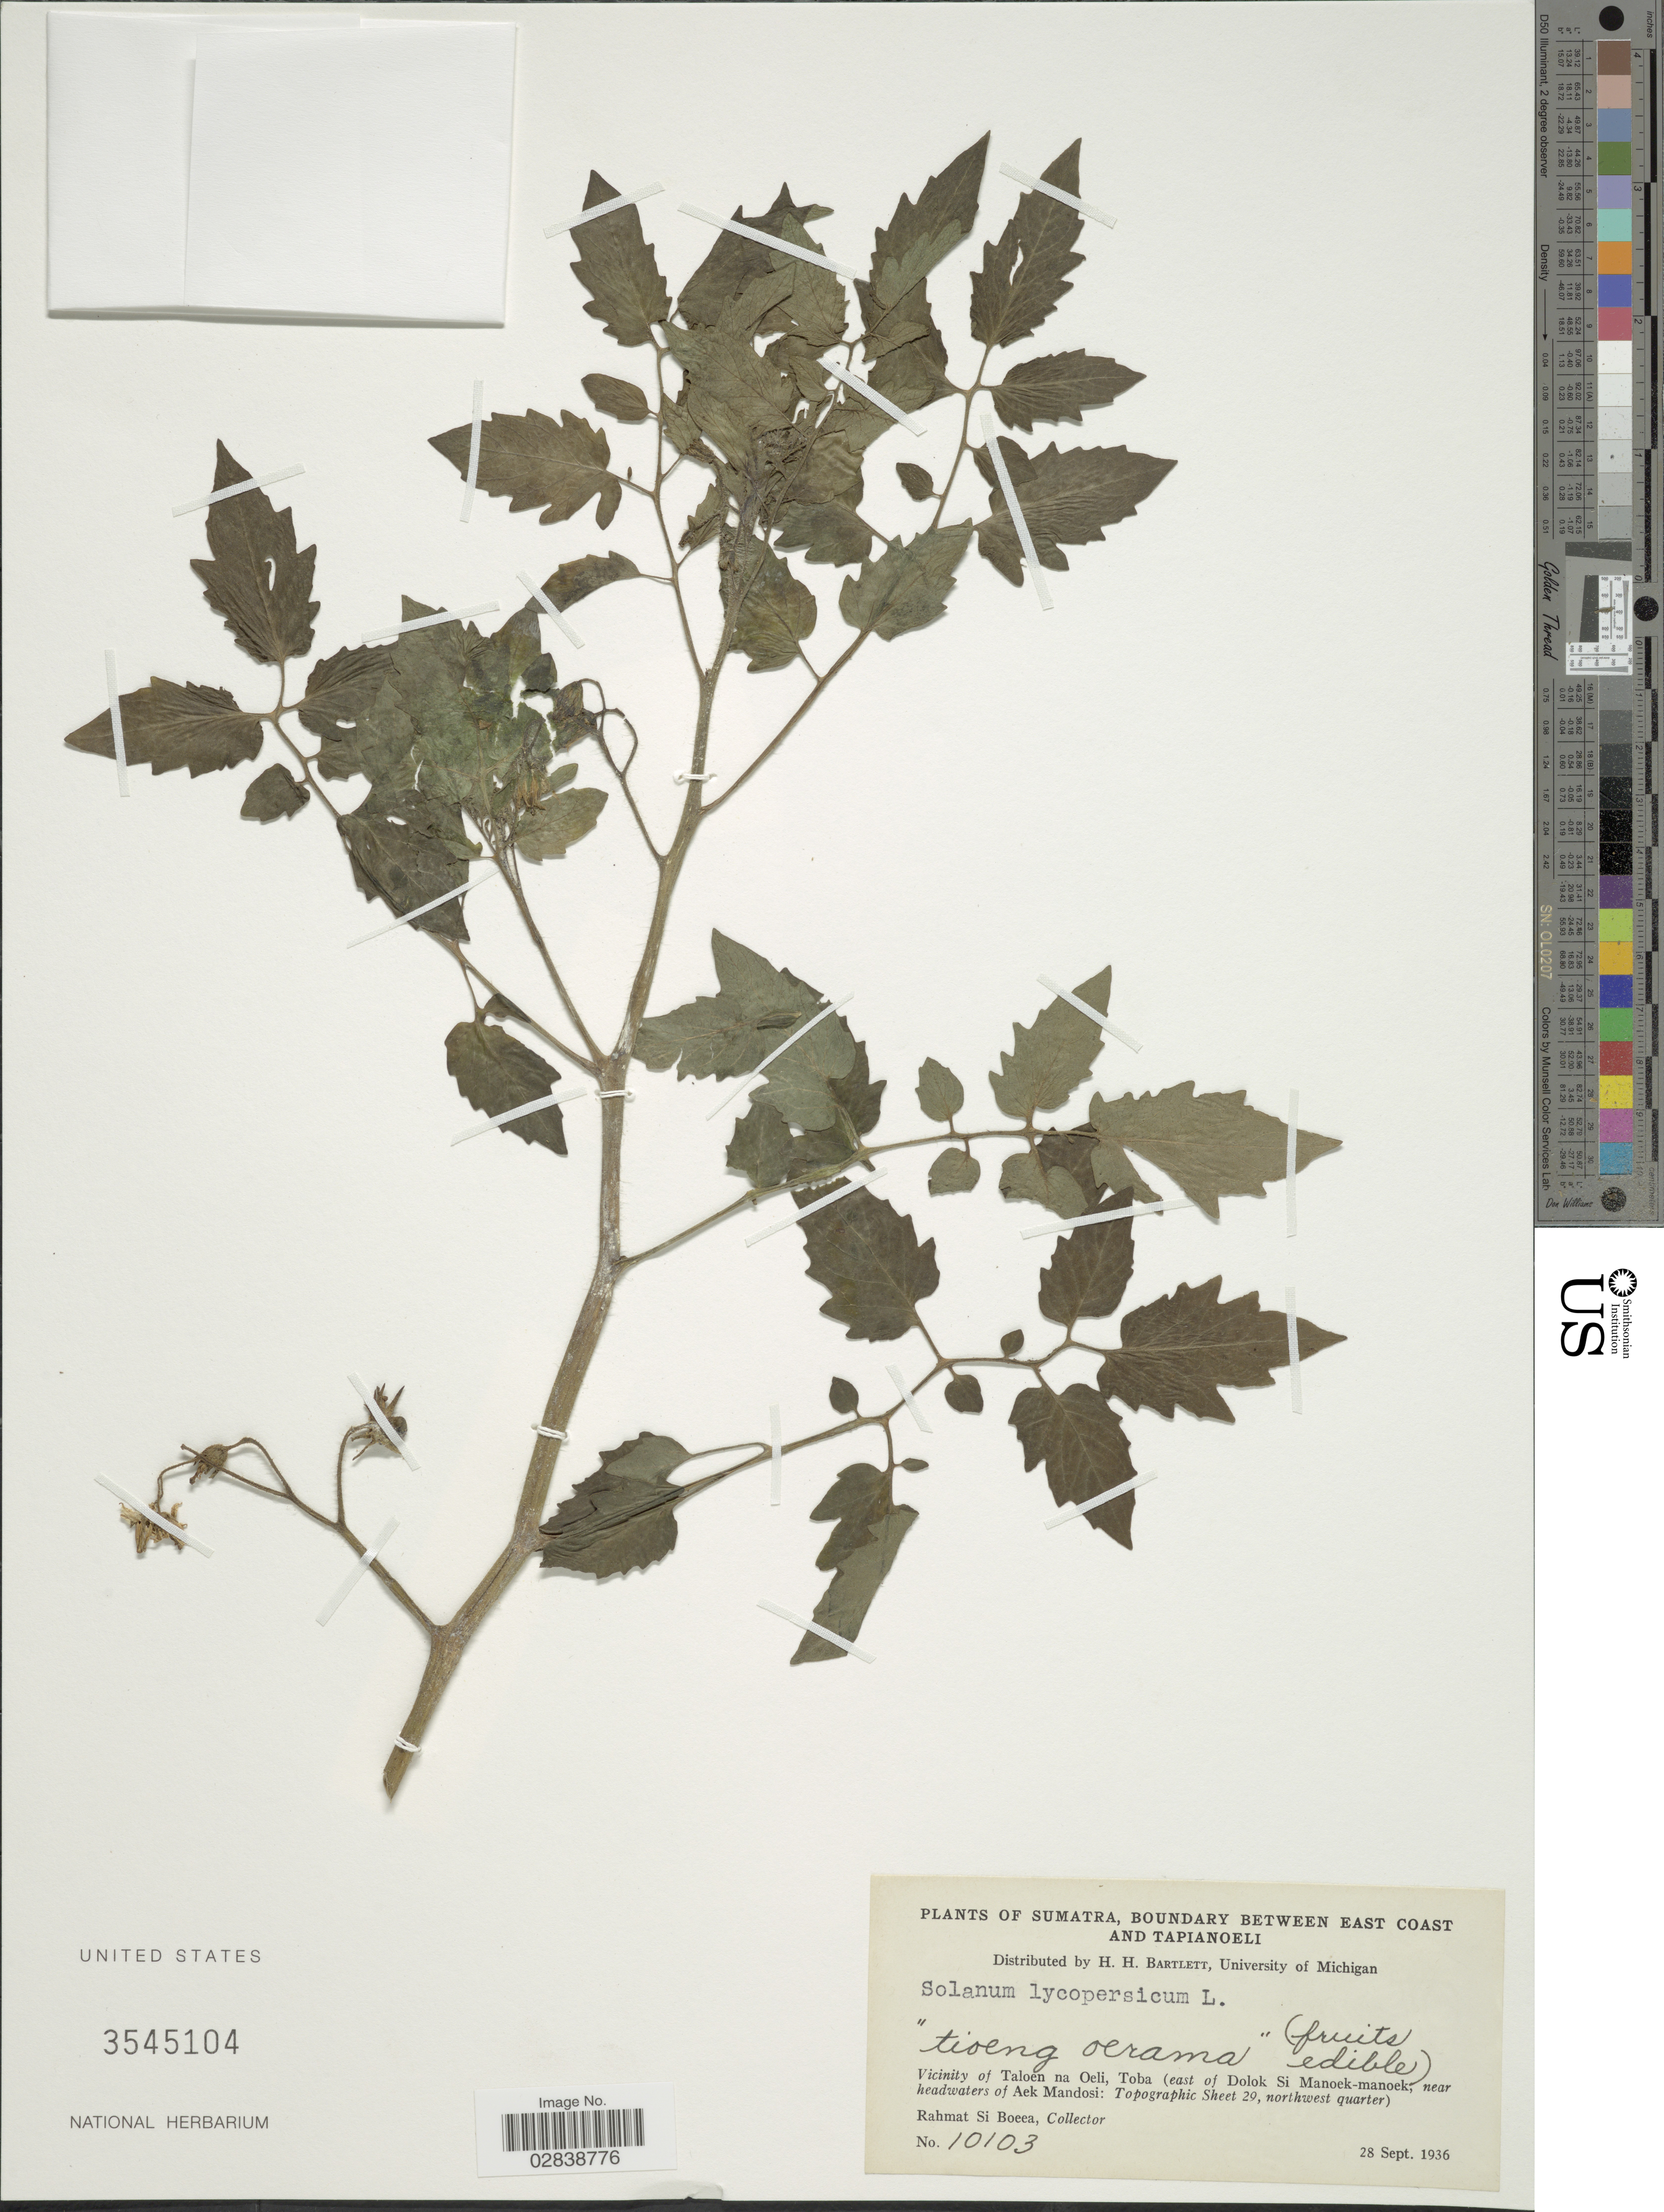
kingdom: Plantae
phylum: Tracheophyta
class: Magnoliopsida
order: Solanales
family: Solanaceae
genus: Solanum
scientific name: Solanum lycopersicum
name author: L.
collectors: Rahmat Si Boeea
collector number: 10103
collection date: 1936-09-28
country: Indonesia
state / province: Sumatra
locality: Boundary between East Coast and Tapianoeli. Vicinity of Taloen na Oeli, Toba (east of Dolok Si Manoek-manoek, near headwaters of Aek Mandosi: Topographic Sheet 29, northwest quarter)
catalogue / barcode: US 3545104